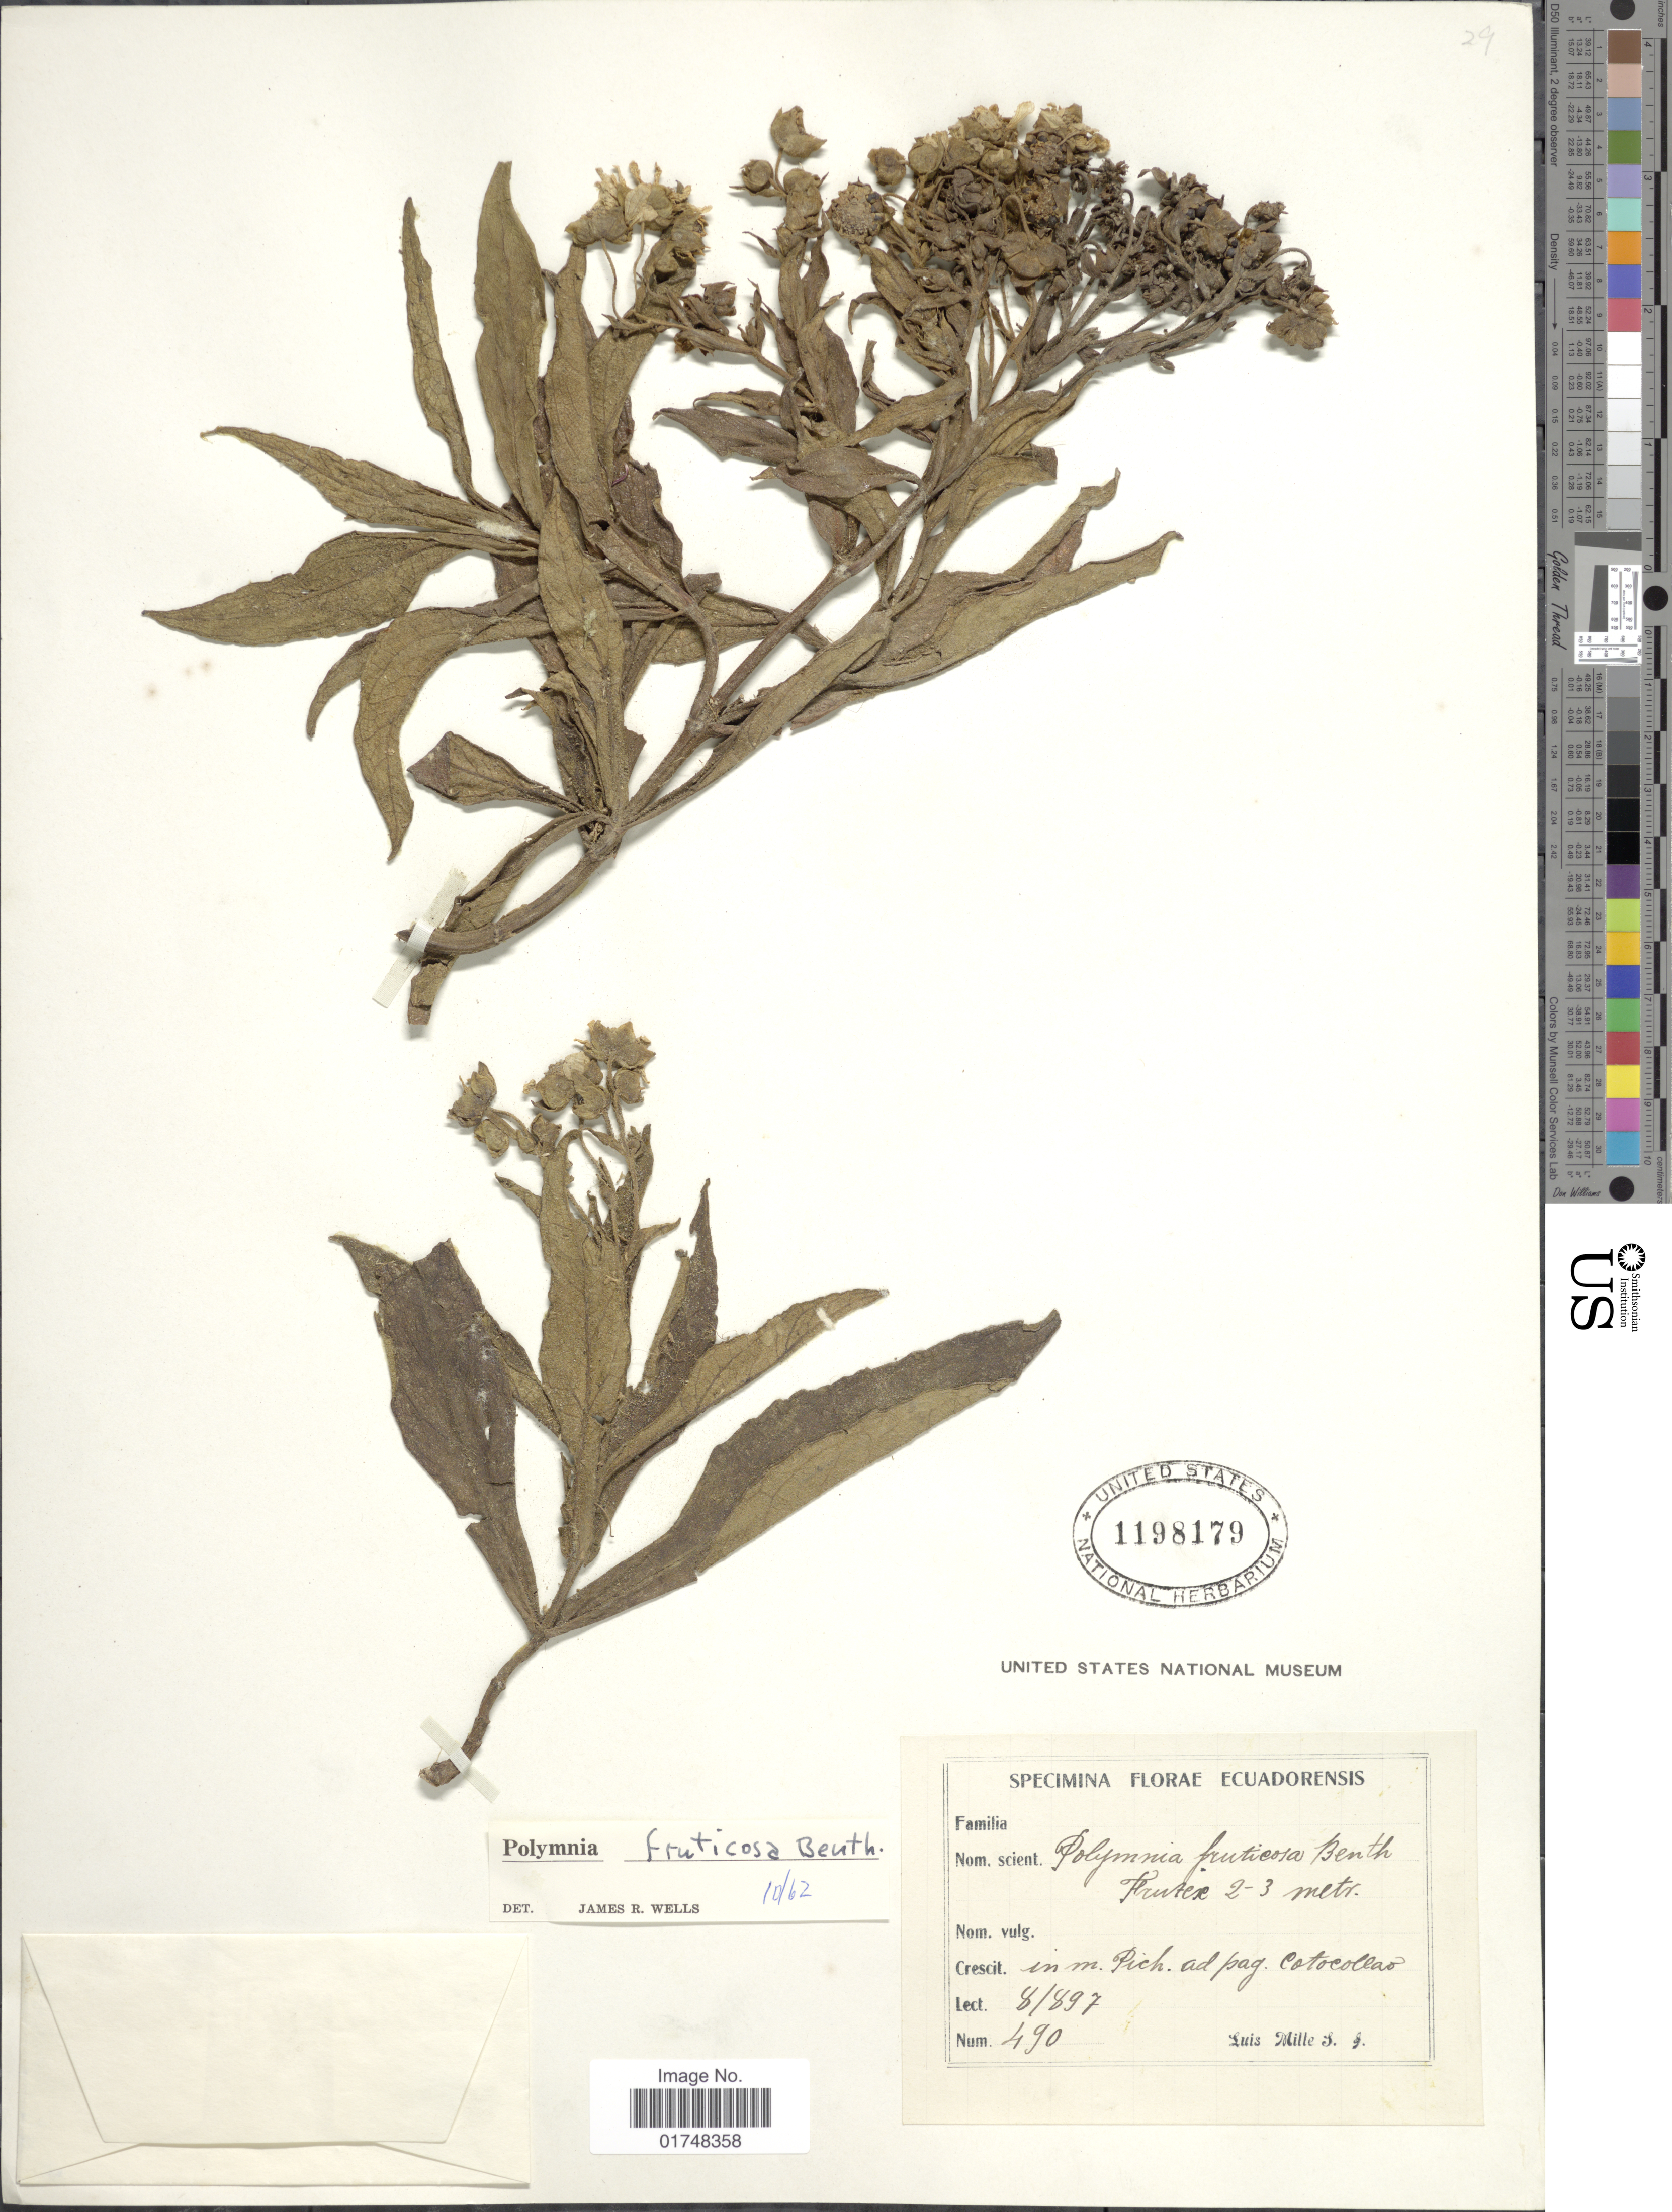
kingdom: Plantae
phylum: Tracheophyta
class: Magnoliopsida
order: Asterales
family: Asteraceae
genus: Smallanthus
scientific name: Smallanthus fruticosus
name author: (Benth.) H. Rob.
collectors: L. Mille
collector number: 490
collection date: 1897-08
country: Ecuador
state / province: Pichincha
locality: in m Pich. ad pag. Cotoeollao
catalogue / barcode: US 1198179